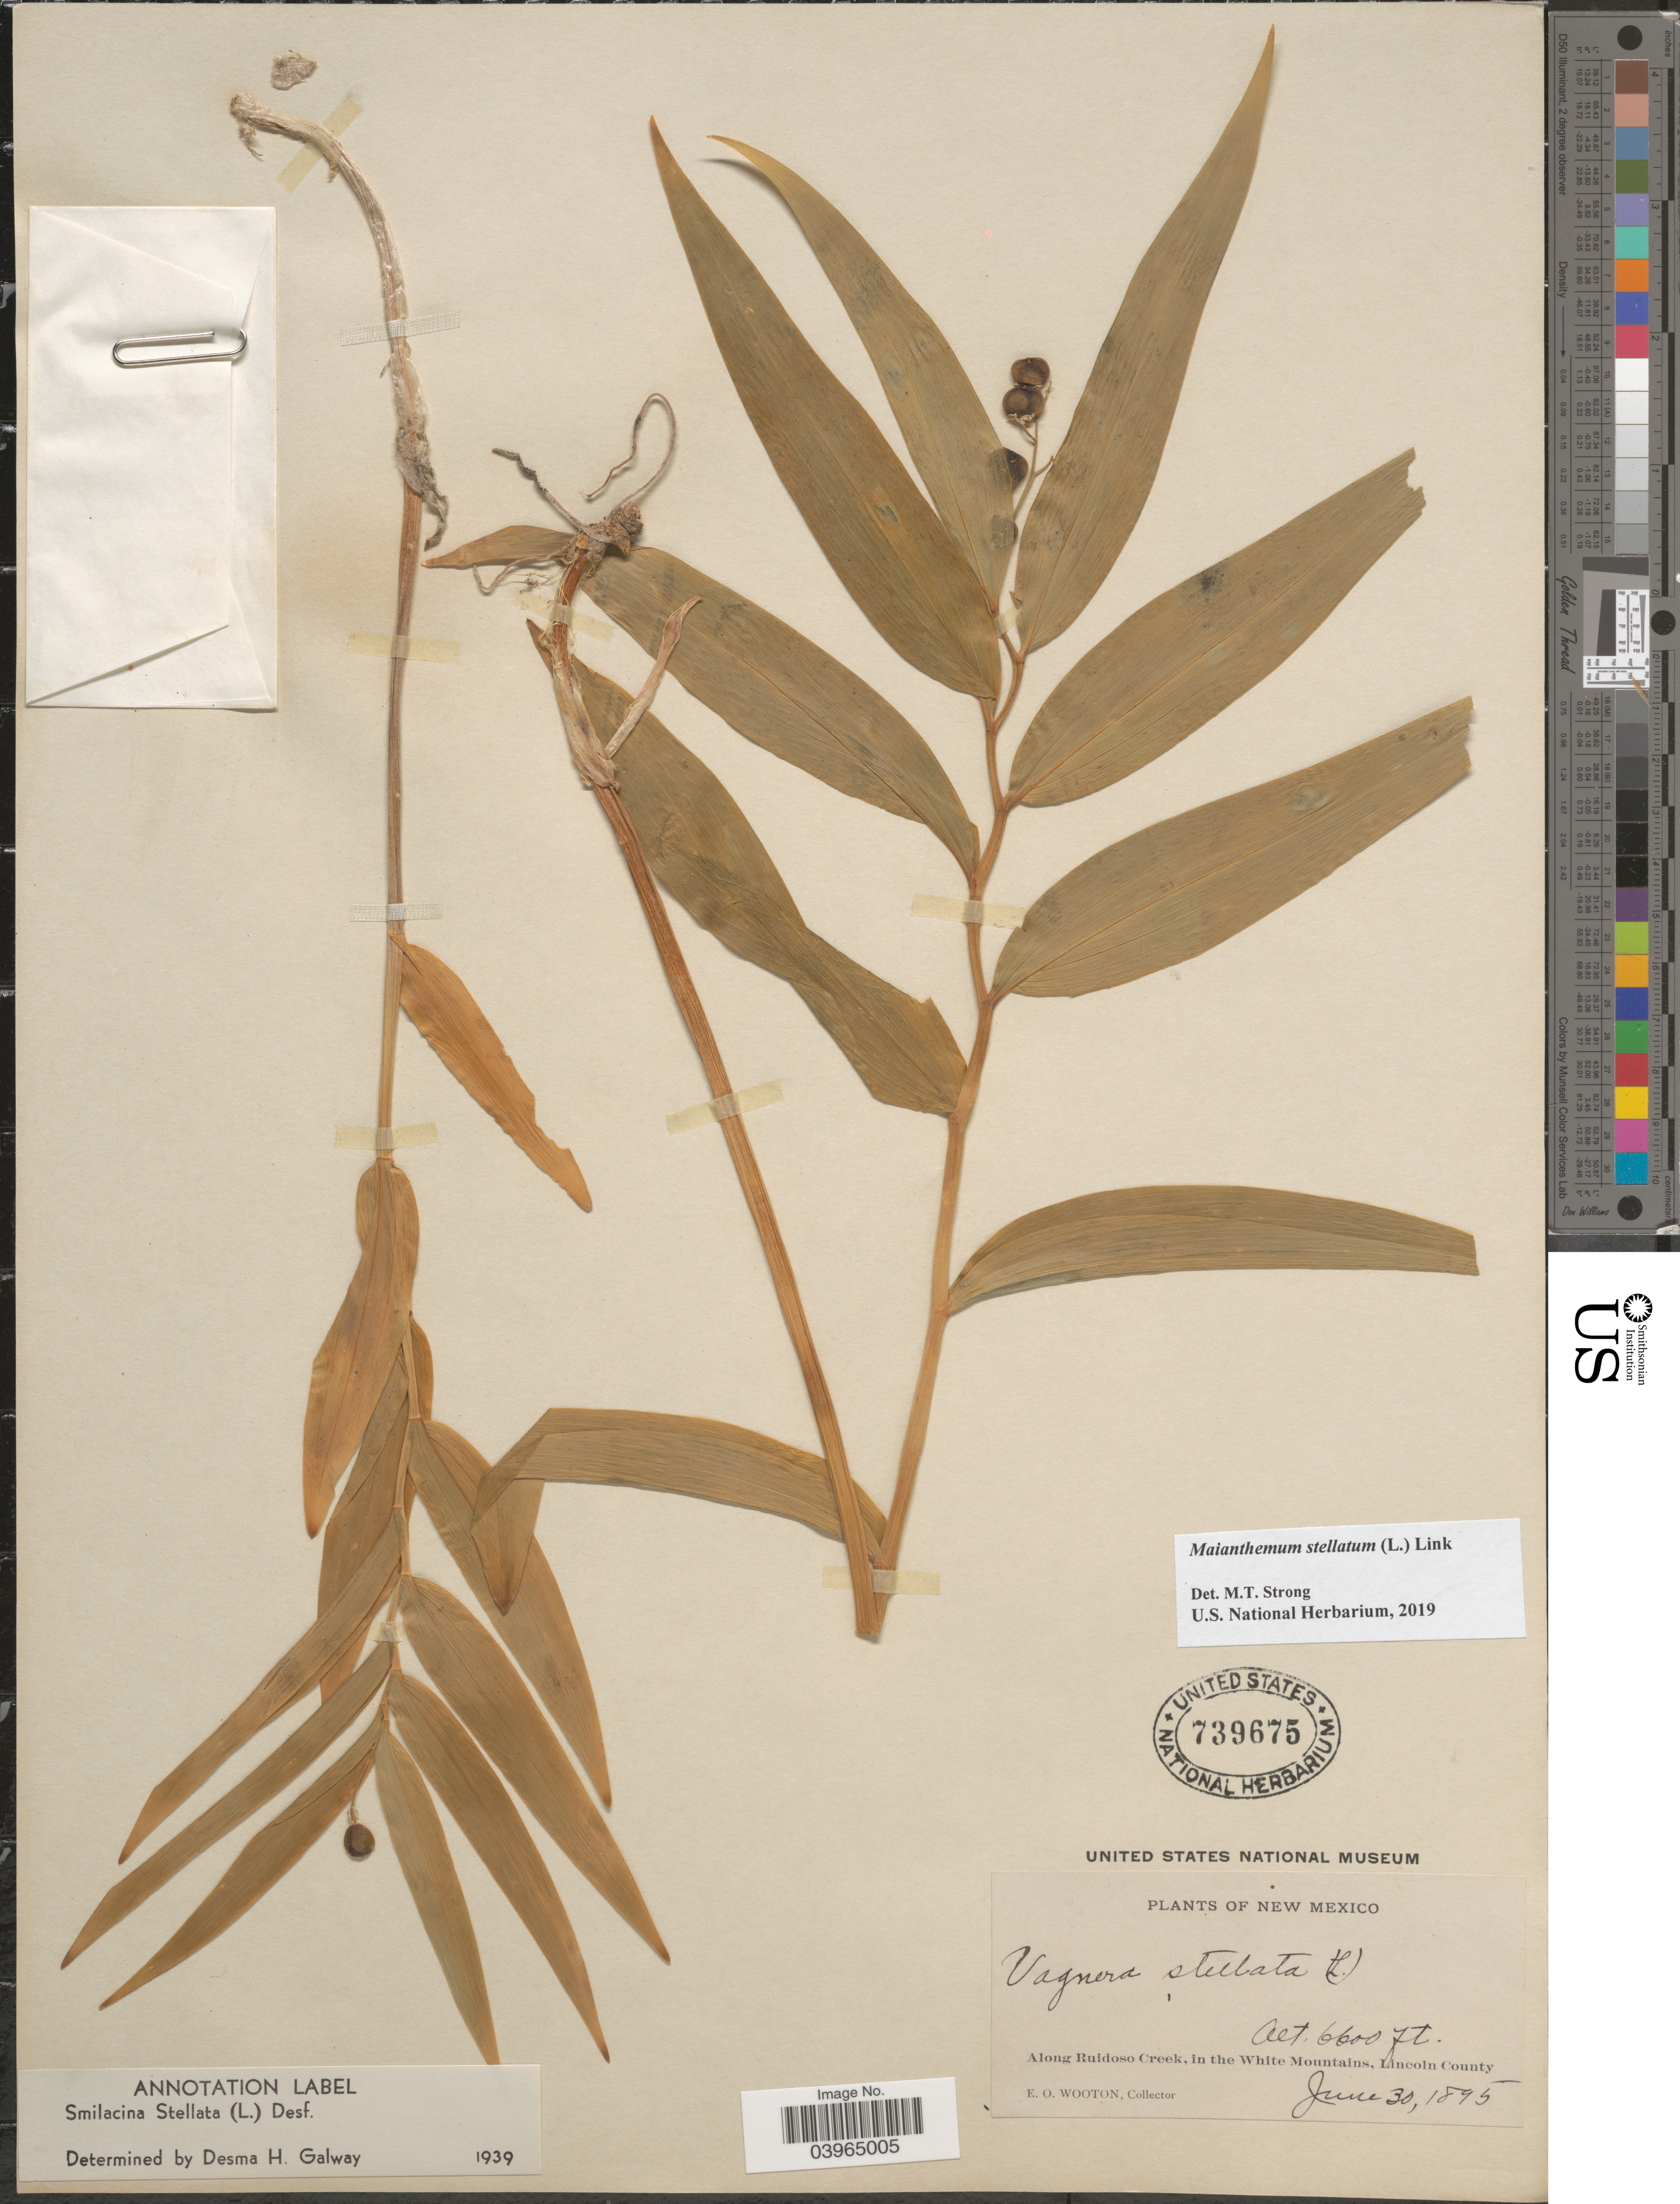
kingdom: Plantae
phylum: Tracheophyta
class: Liliopsida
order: Asparagales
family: Asparagaceae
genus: Maianthemum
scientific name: Maianthemum stellatum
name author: (L.) Link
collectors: E. O. Wooton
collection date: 1895-06-30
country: United States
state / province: New Mexico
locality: Along Ruidoso Creek, in the White Mountains, Lincoln County.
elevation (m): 2012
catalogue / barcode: US 739675